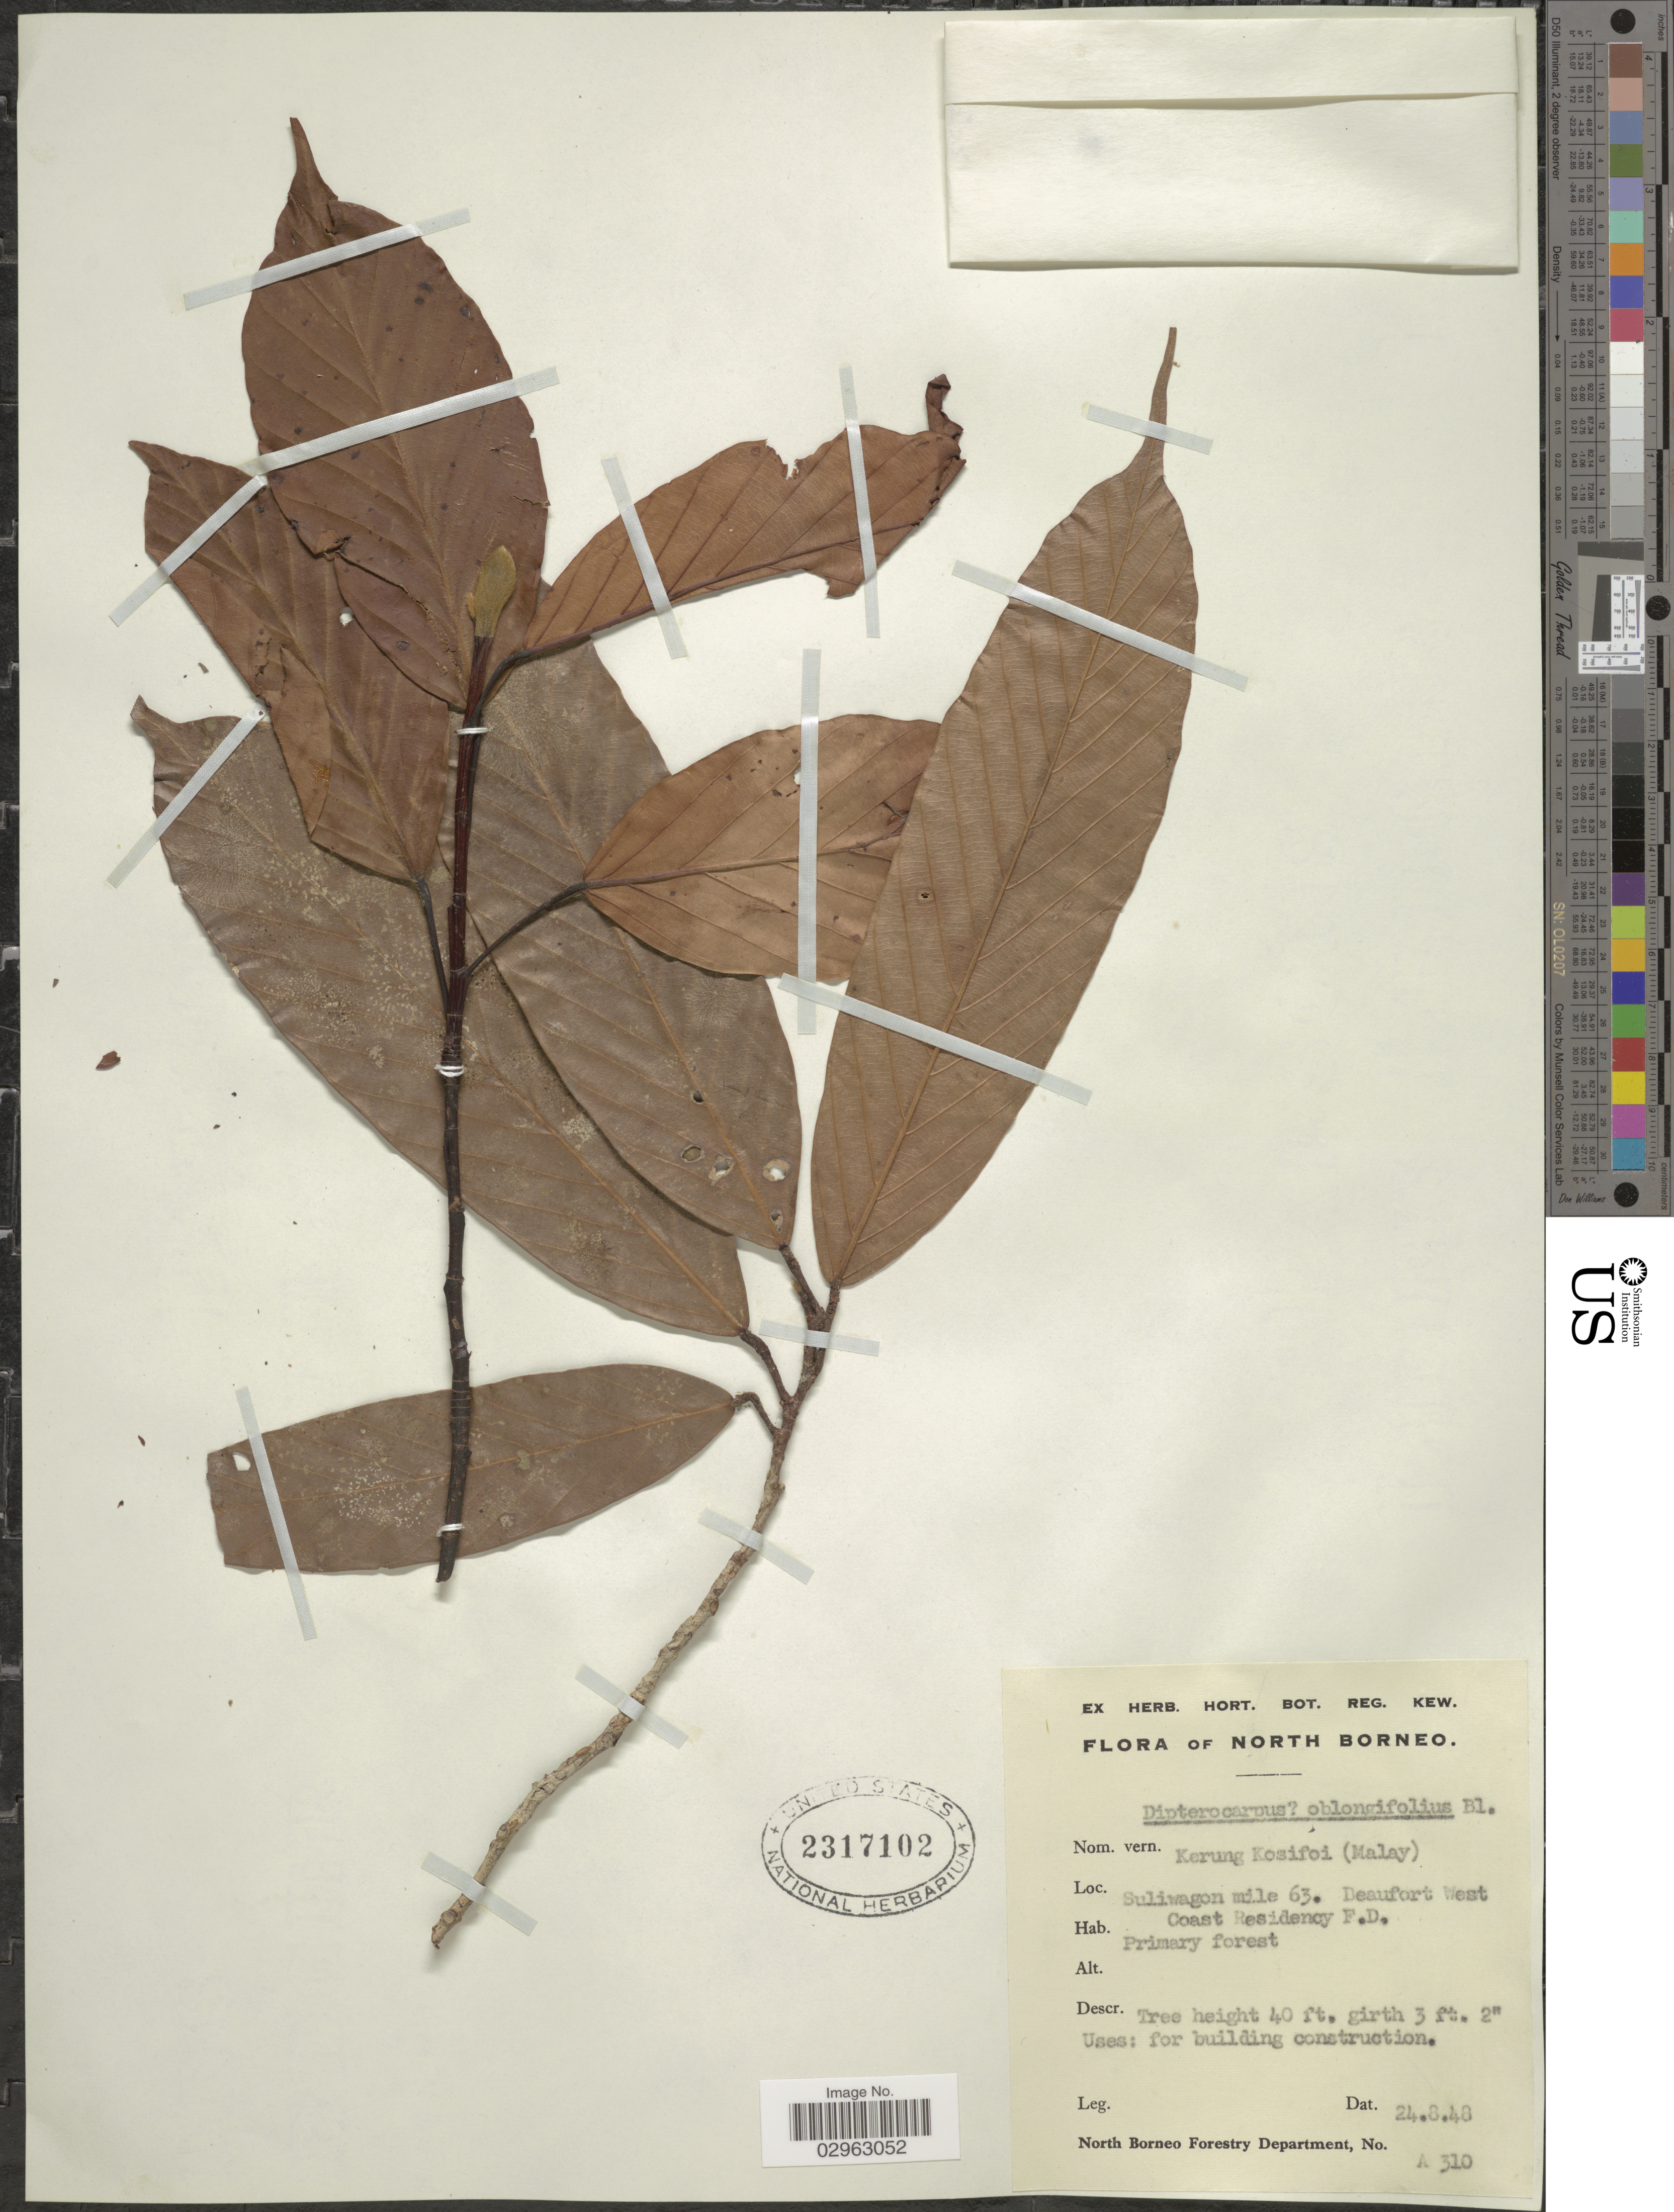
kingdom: Plantae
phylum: Tracheophyta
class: Magnoliopsida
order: Malvales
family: Dipterocarpaceae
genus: Dipterocarpus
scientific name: Dipterocarpus oblongifolius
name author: Blume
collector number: A 310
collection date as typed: Transcribed d/m/y: 24/8/48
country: Malaysia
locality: North Borneo. Suliwagon mile 63. Beaufort West Coast Residency F.D.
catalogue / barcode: US 2317102